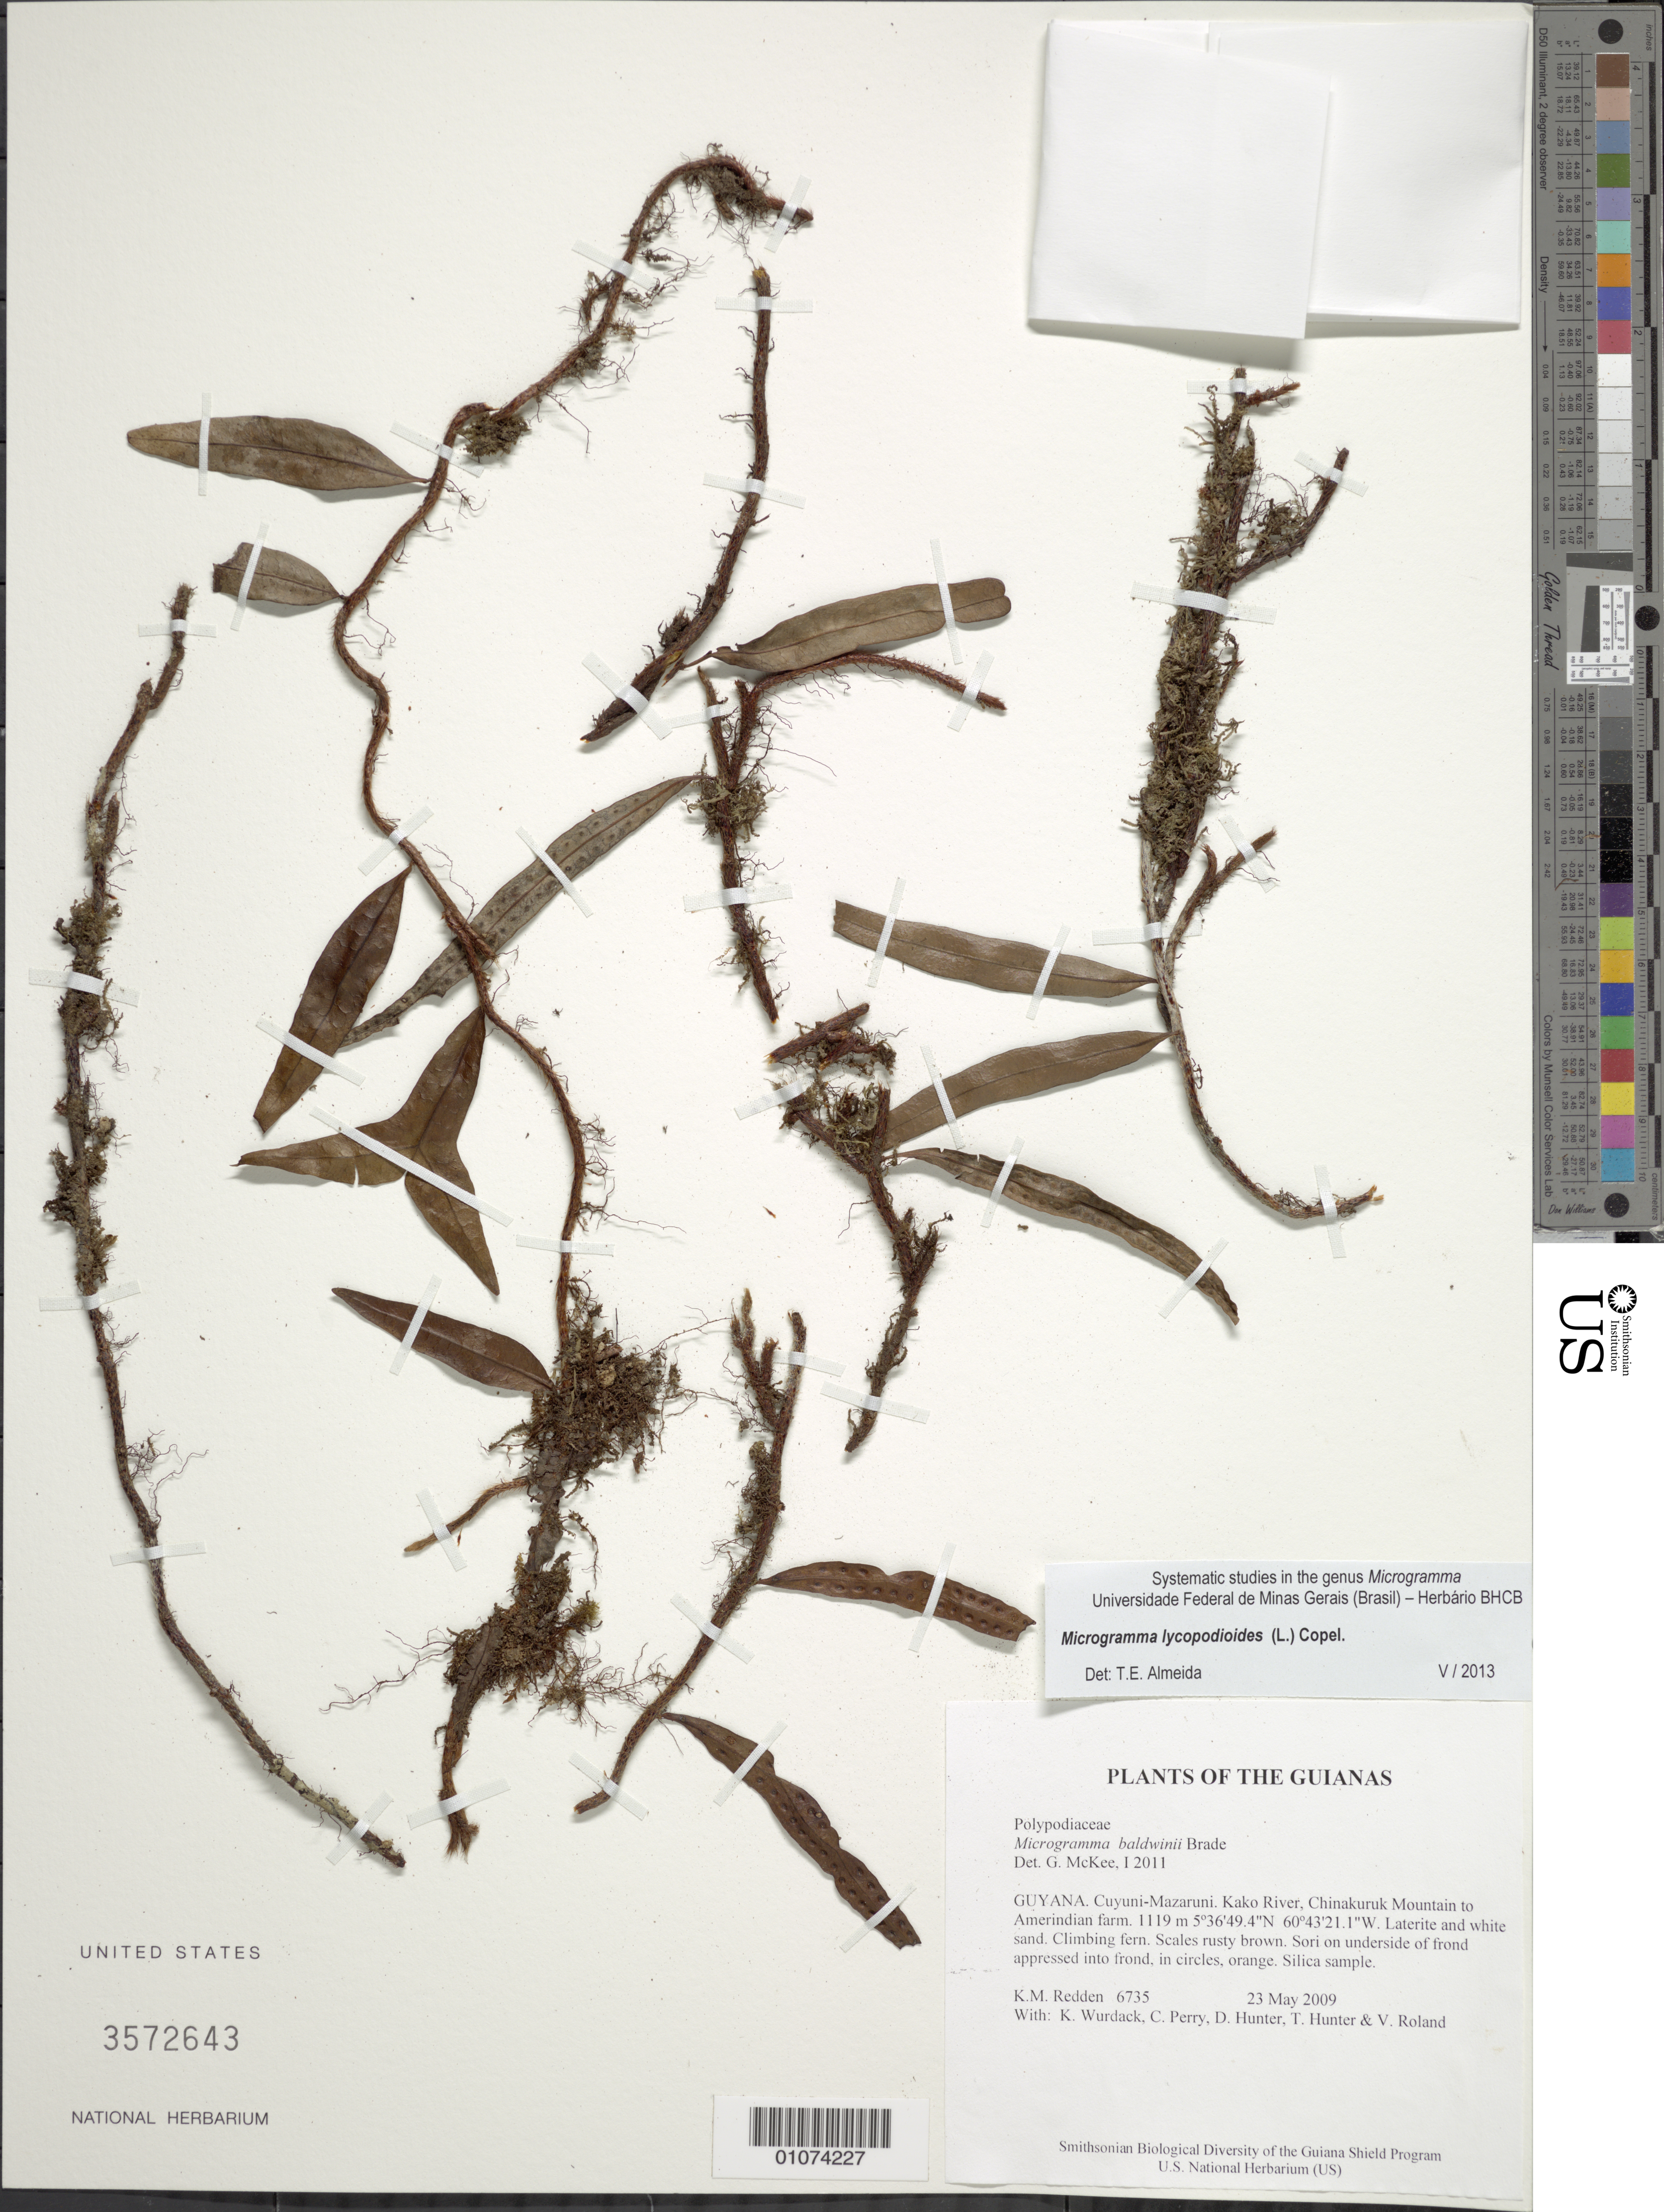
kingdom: Plantae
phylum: Tracheophyta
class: Polypodiopsida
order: Polypodiales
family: Polypodiaceae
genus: Microgramma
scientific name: Microgramma lycopodioides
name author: (L.) Copel.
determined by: Almeida, T. E.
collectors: K. M. Redden, K. Wurdack, C. Perry, D. Hunter, T. Hunter & V. Roland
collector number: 6735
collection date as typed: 23 May 2009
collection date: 2009-05-23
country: Guyana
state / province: Cuyuni-Mazaruni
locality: Kako River, Chinakuruk Mountain to Amerindian farm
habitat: Laterite and white sand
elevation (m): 1119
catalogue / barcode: US 3572643